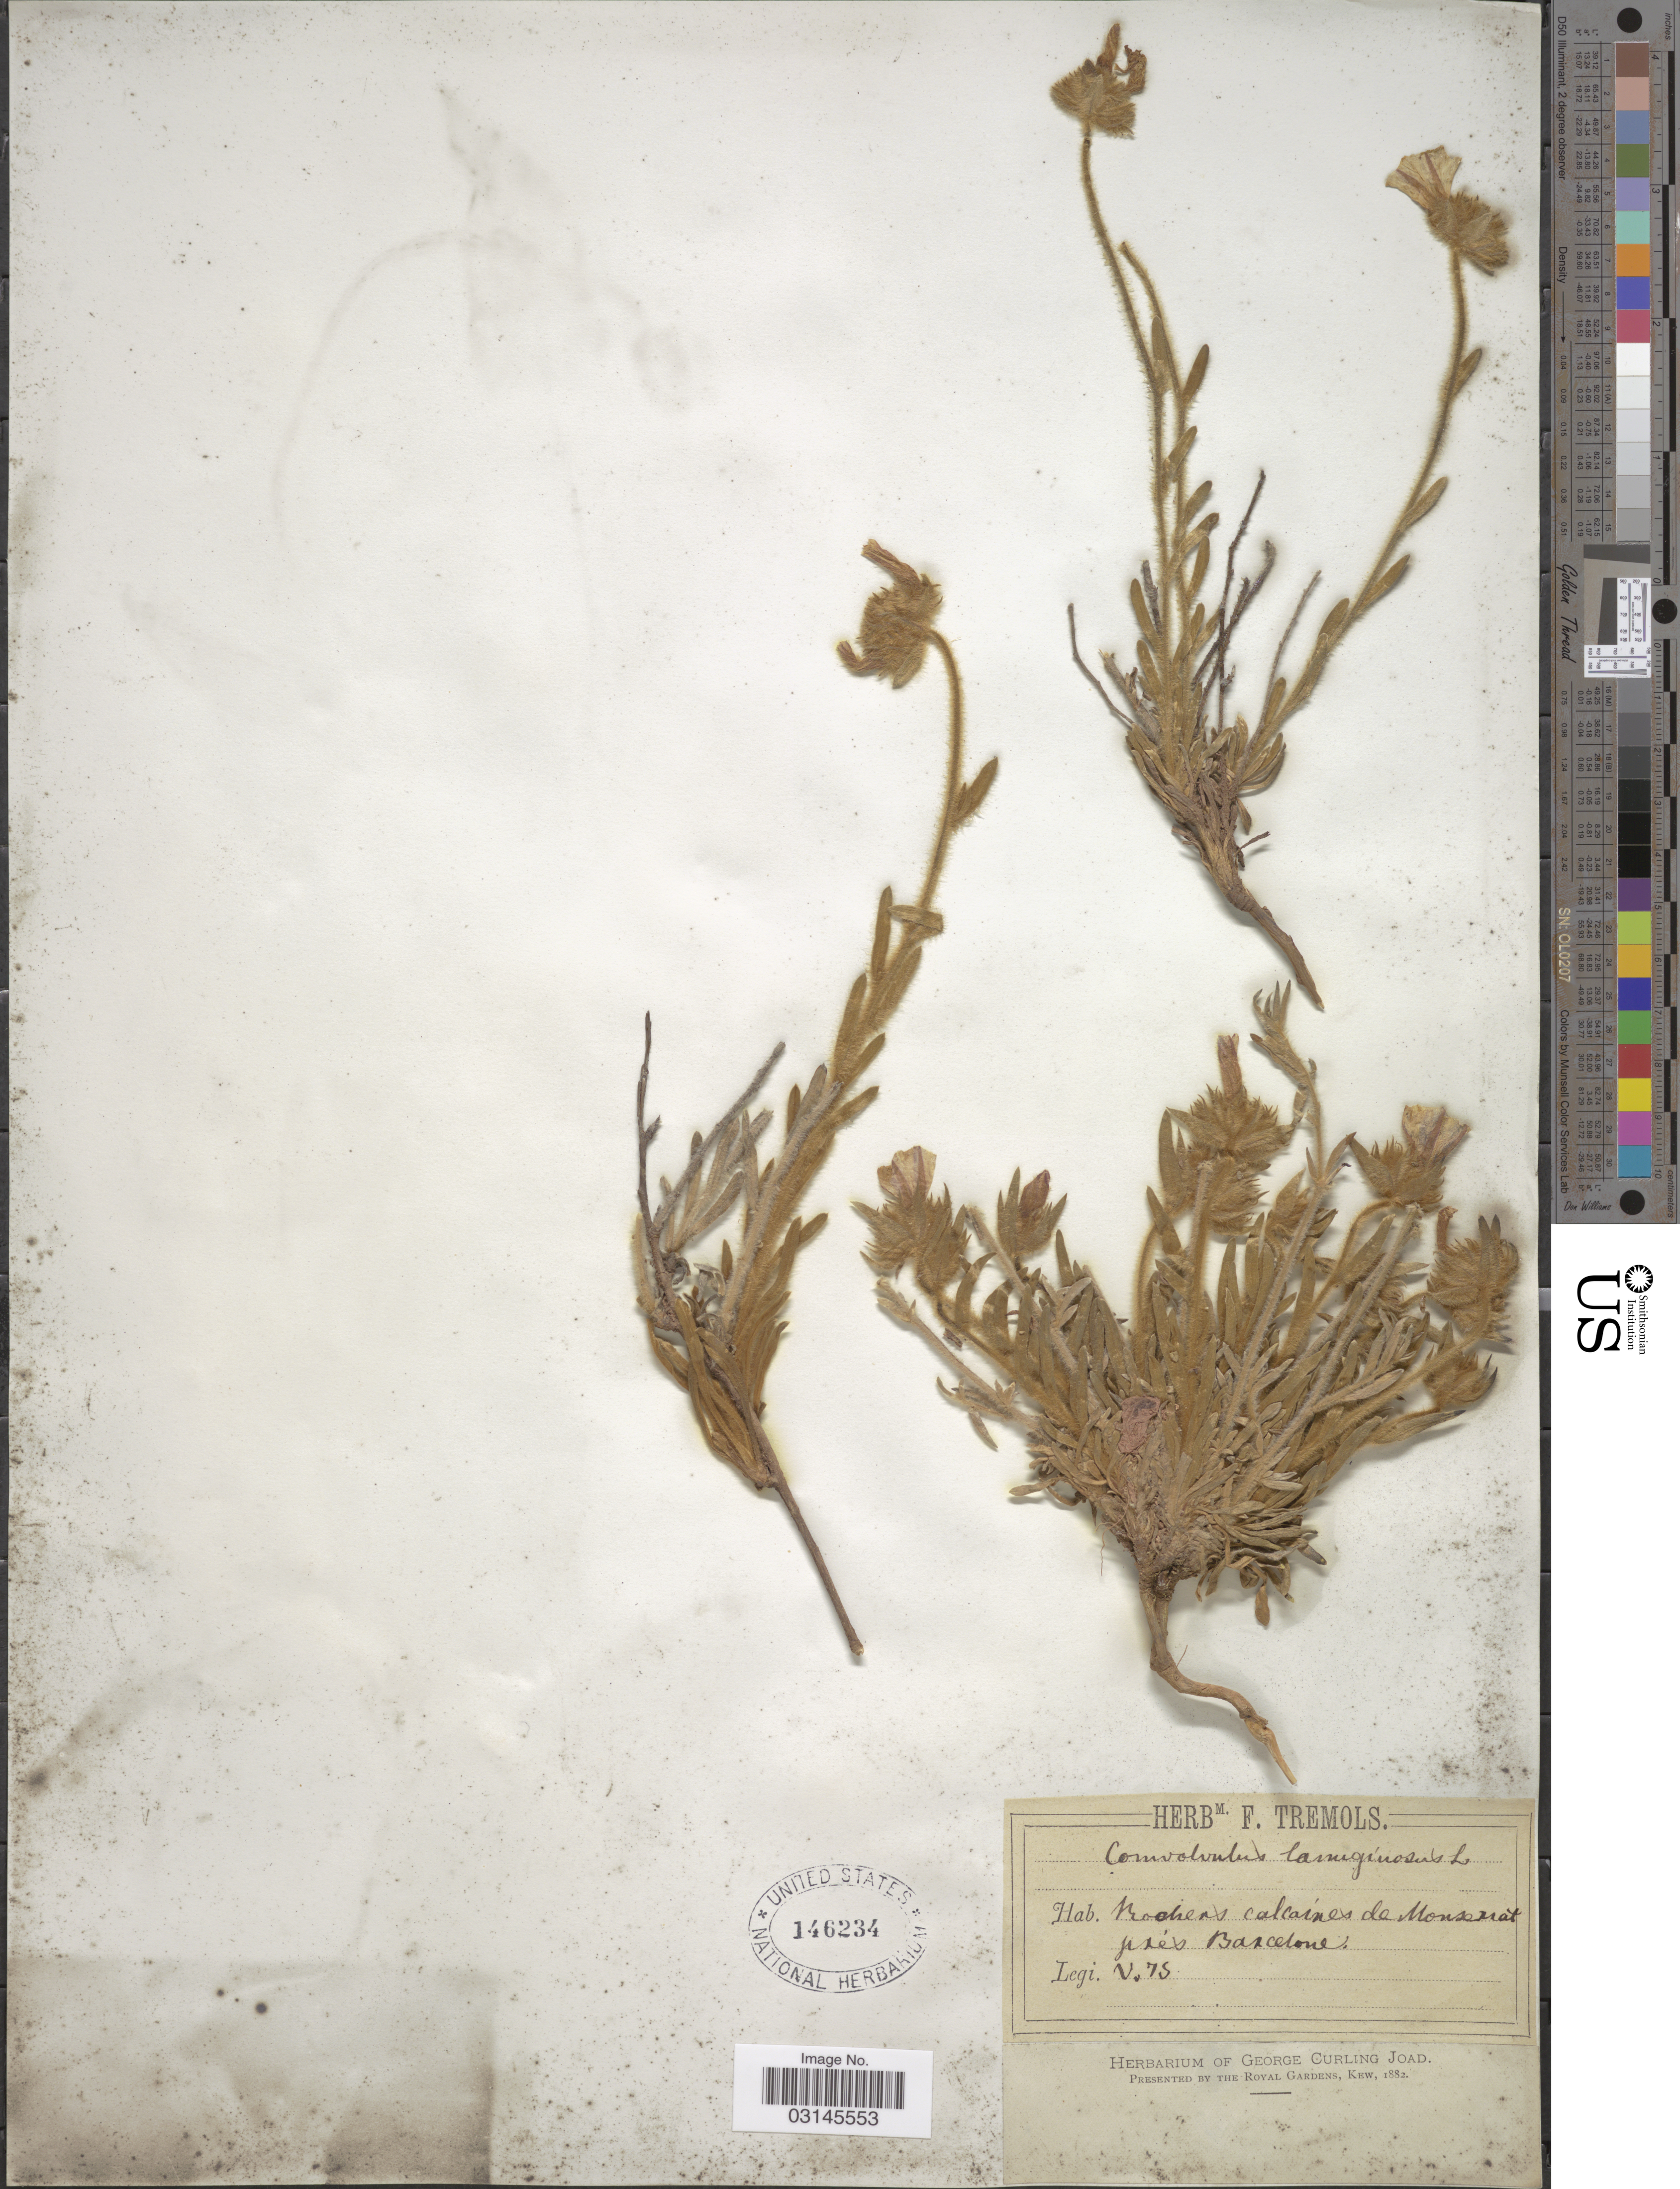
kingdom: Plantae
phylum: Tracheophyta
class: Magnoliopsida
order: Solanales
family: Convolvulaceae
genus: Convolvulus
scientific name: Convolvulus lanuginosus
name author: Desr.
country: Spain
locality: Rochers calcaires de Monserrat prés Barcelone.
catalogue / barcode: US 146234